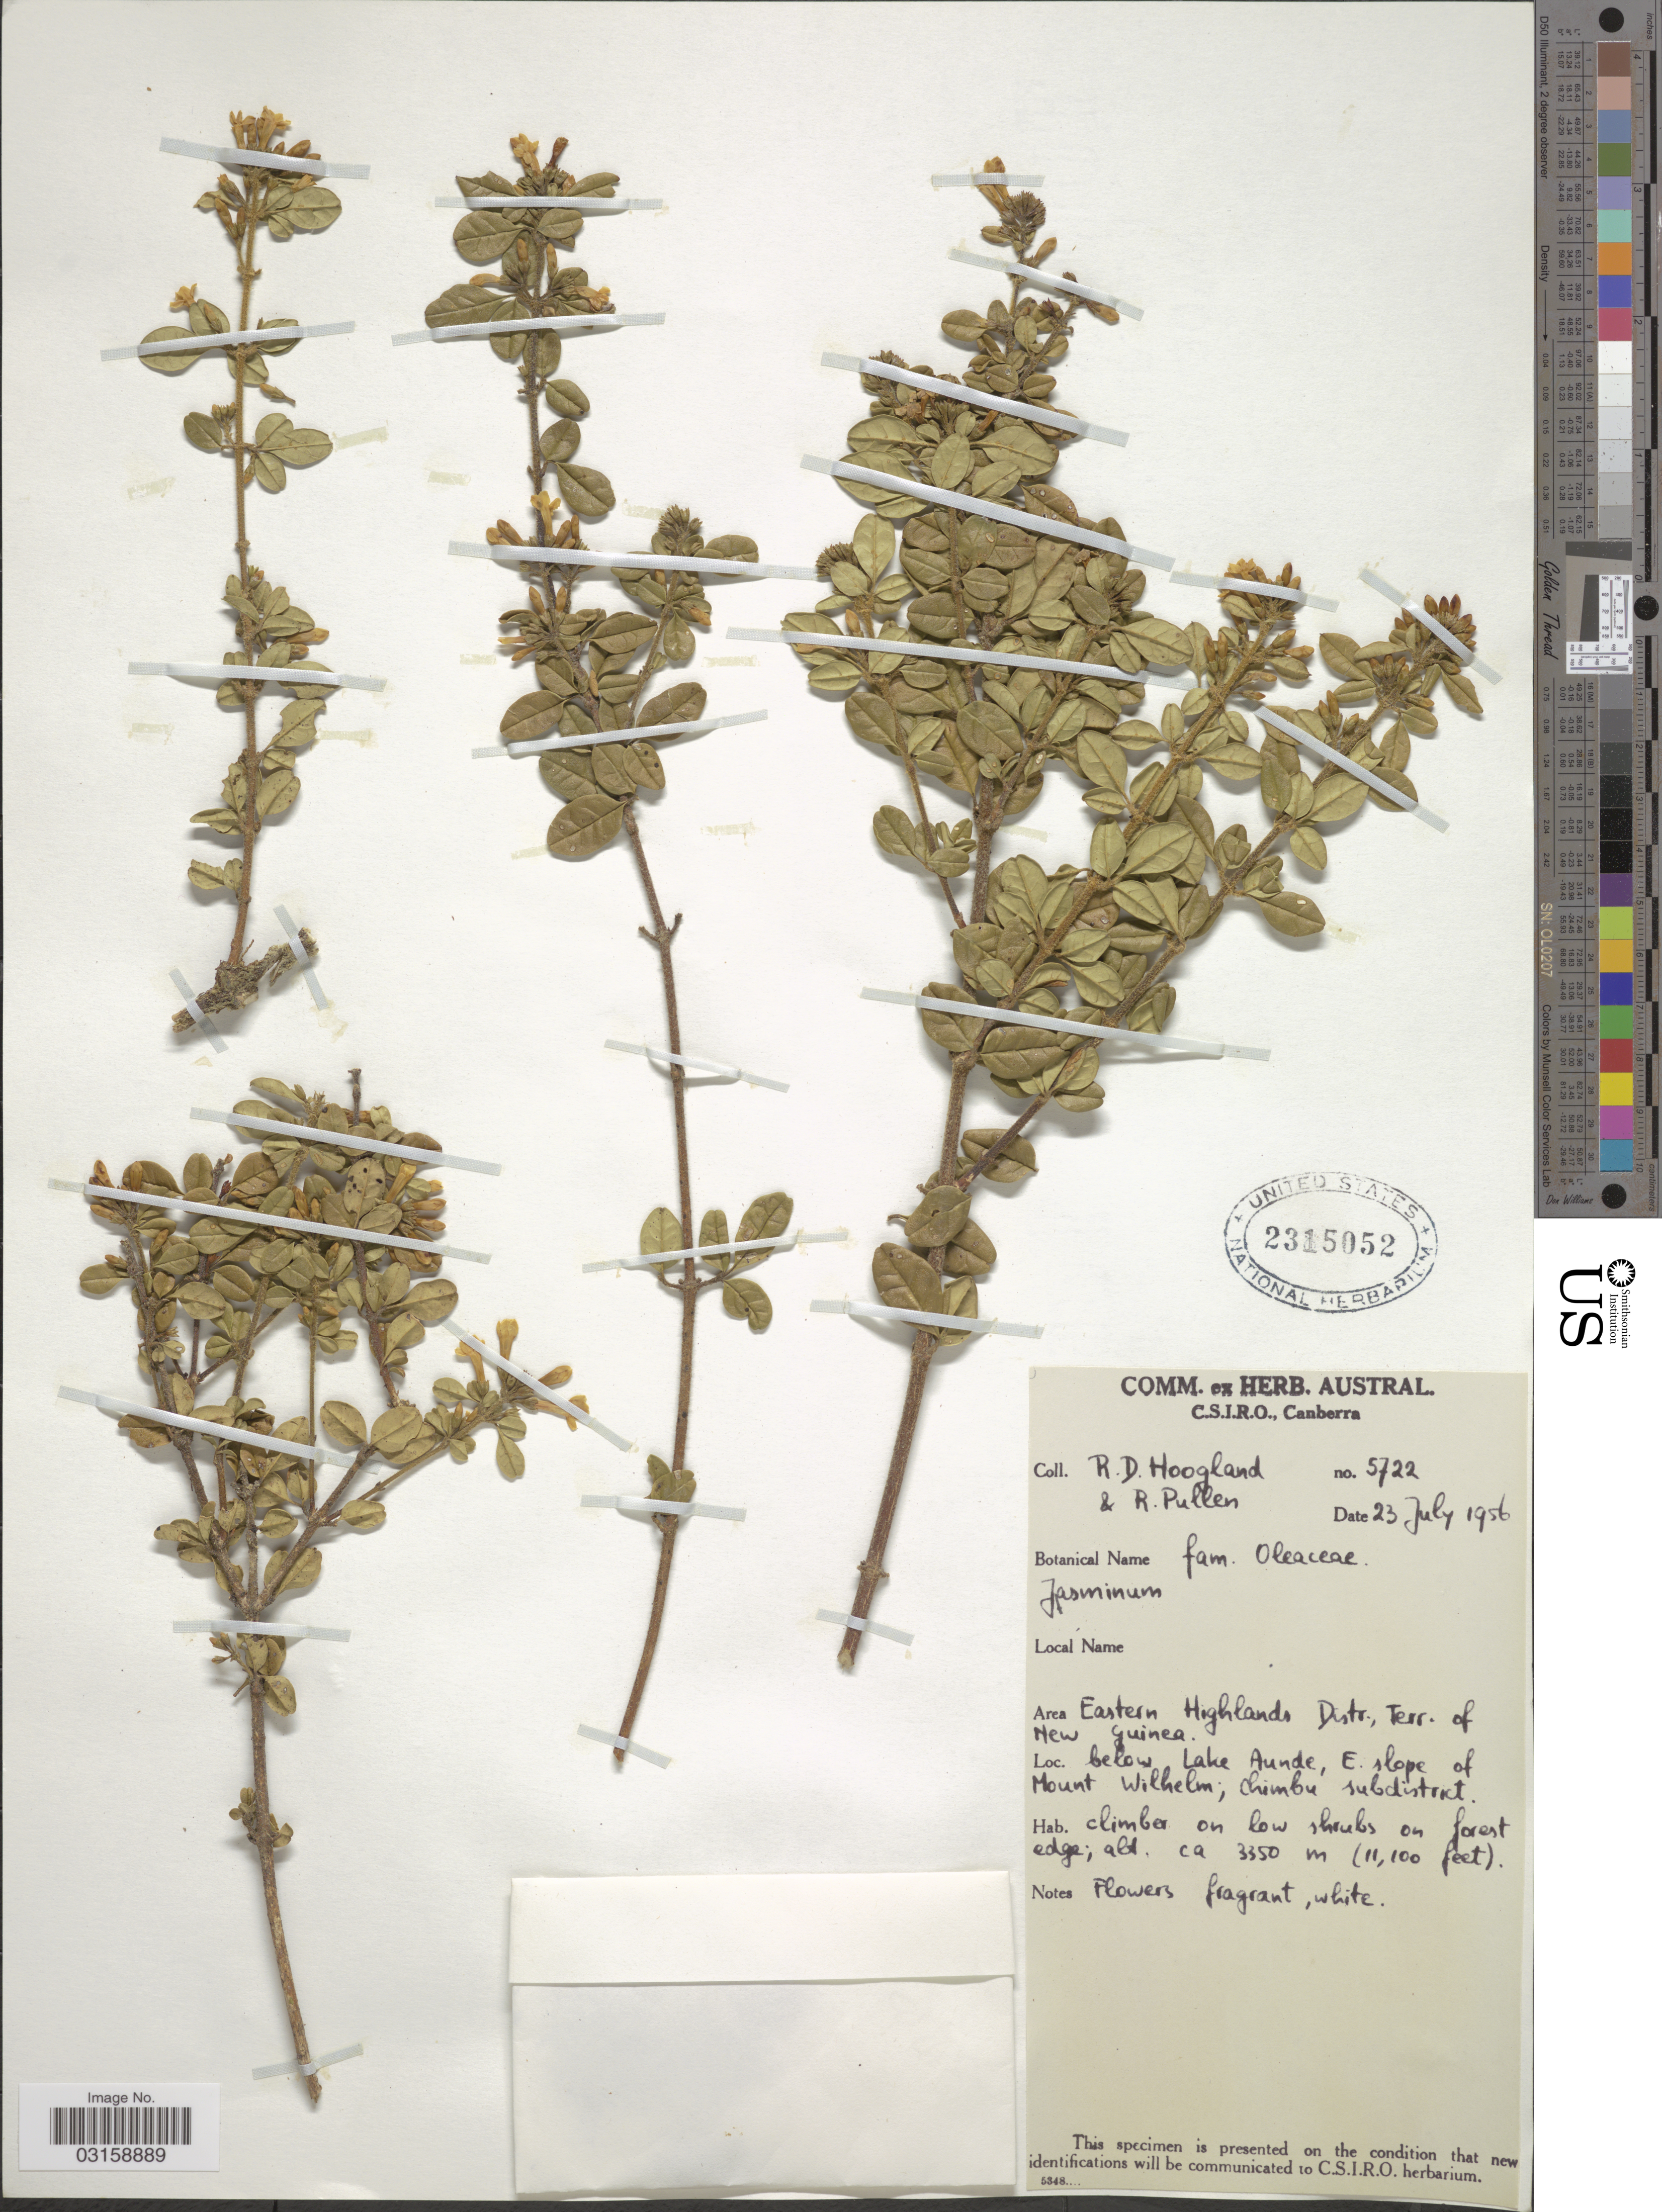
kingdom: Plantae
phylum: Tracheophyta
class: Magnoliopsida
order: Lamiales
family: Oleaceae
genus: Jasminum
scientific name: Jasminum sp.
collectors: R. D. Hoogland & R. Pullen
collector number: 5722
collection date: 1956-07-23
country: Papua New Guinea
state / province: Chimbu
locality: Eastern Highlands Distr., Terr. of New Guinea. Below Lake Aunde, E. slope of Mount Wilhelm, Chimbu subdistrict.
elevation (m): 3350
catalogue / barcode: US 2315052